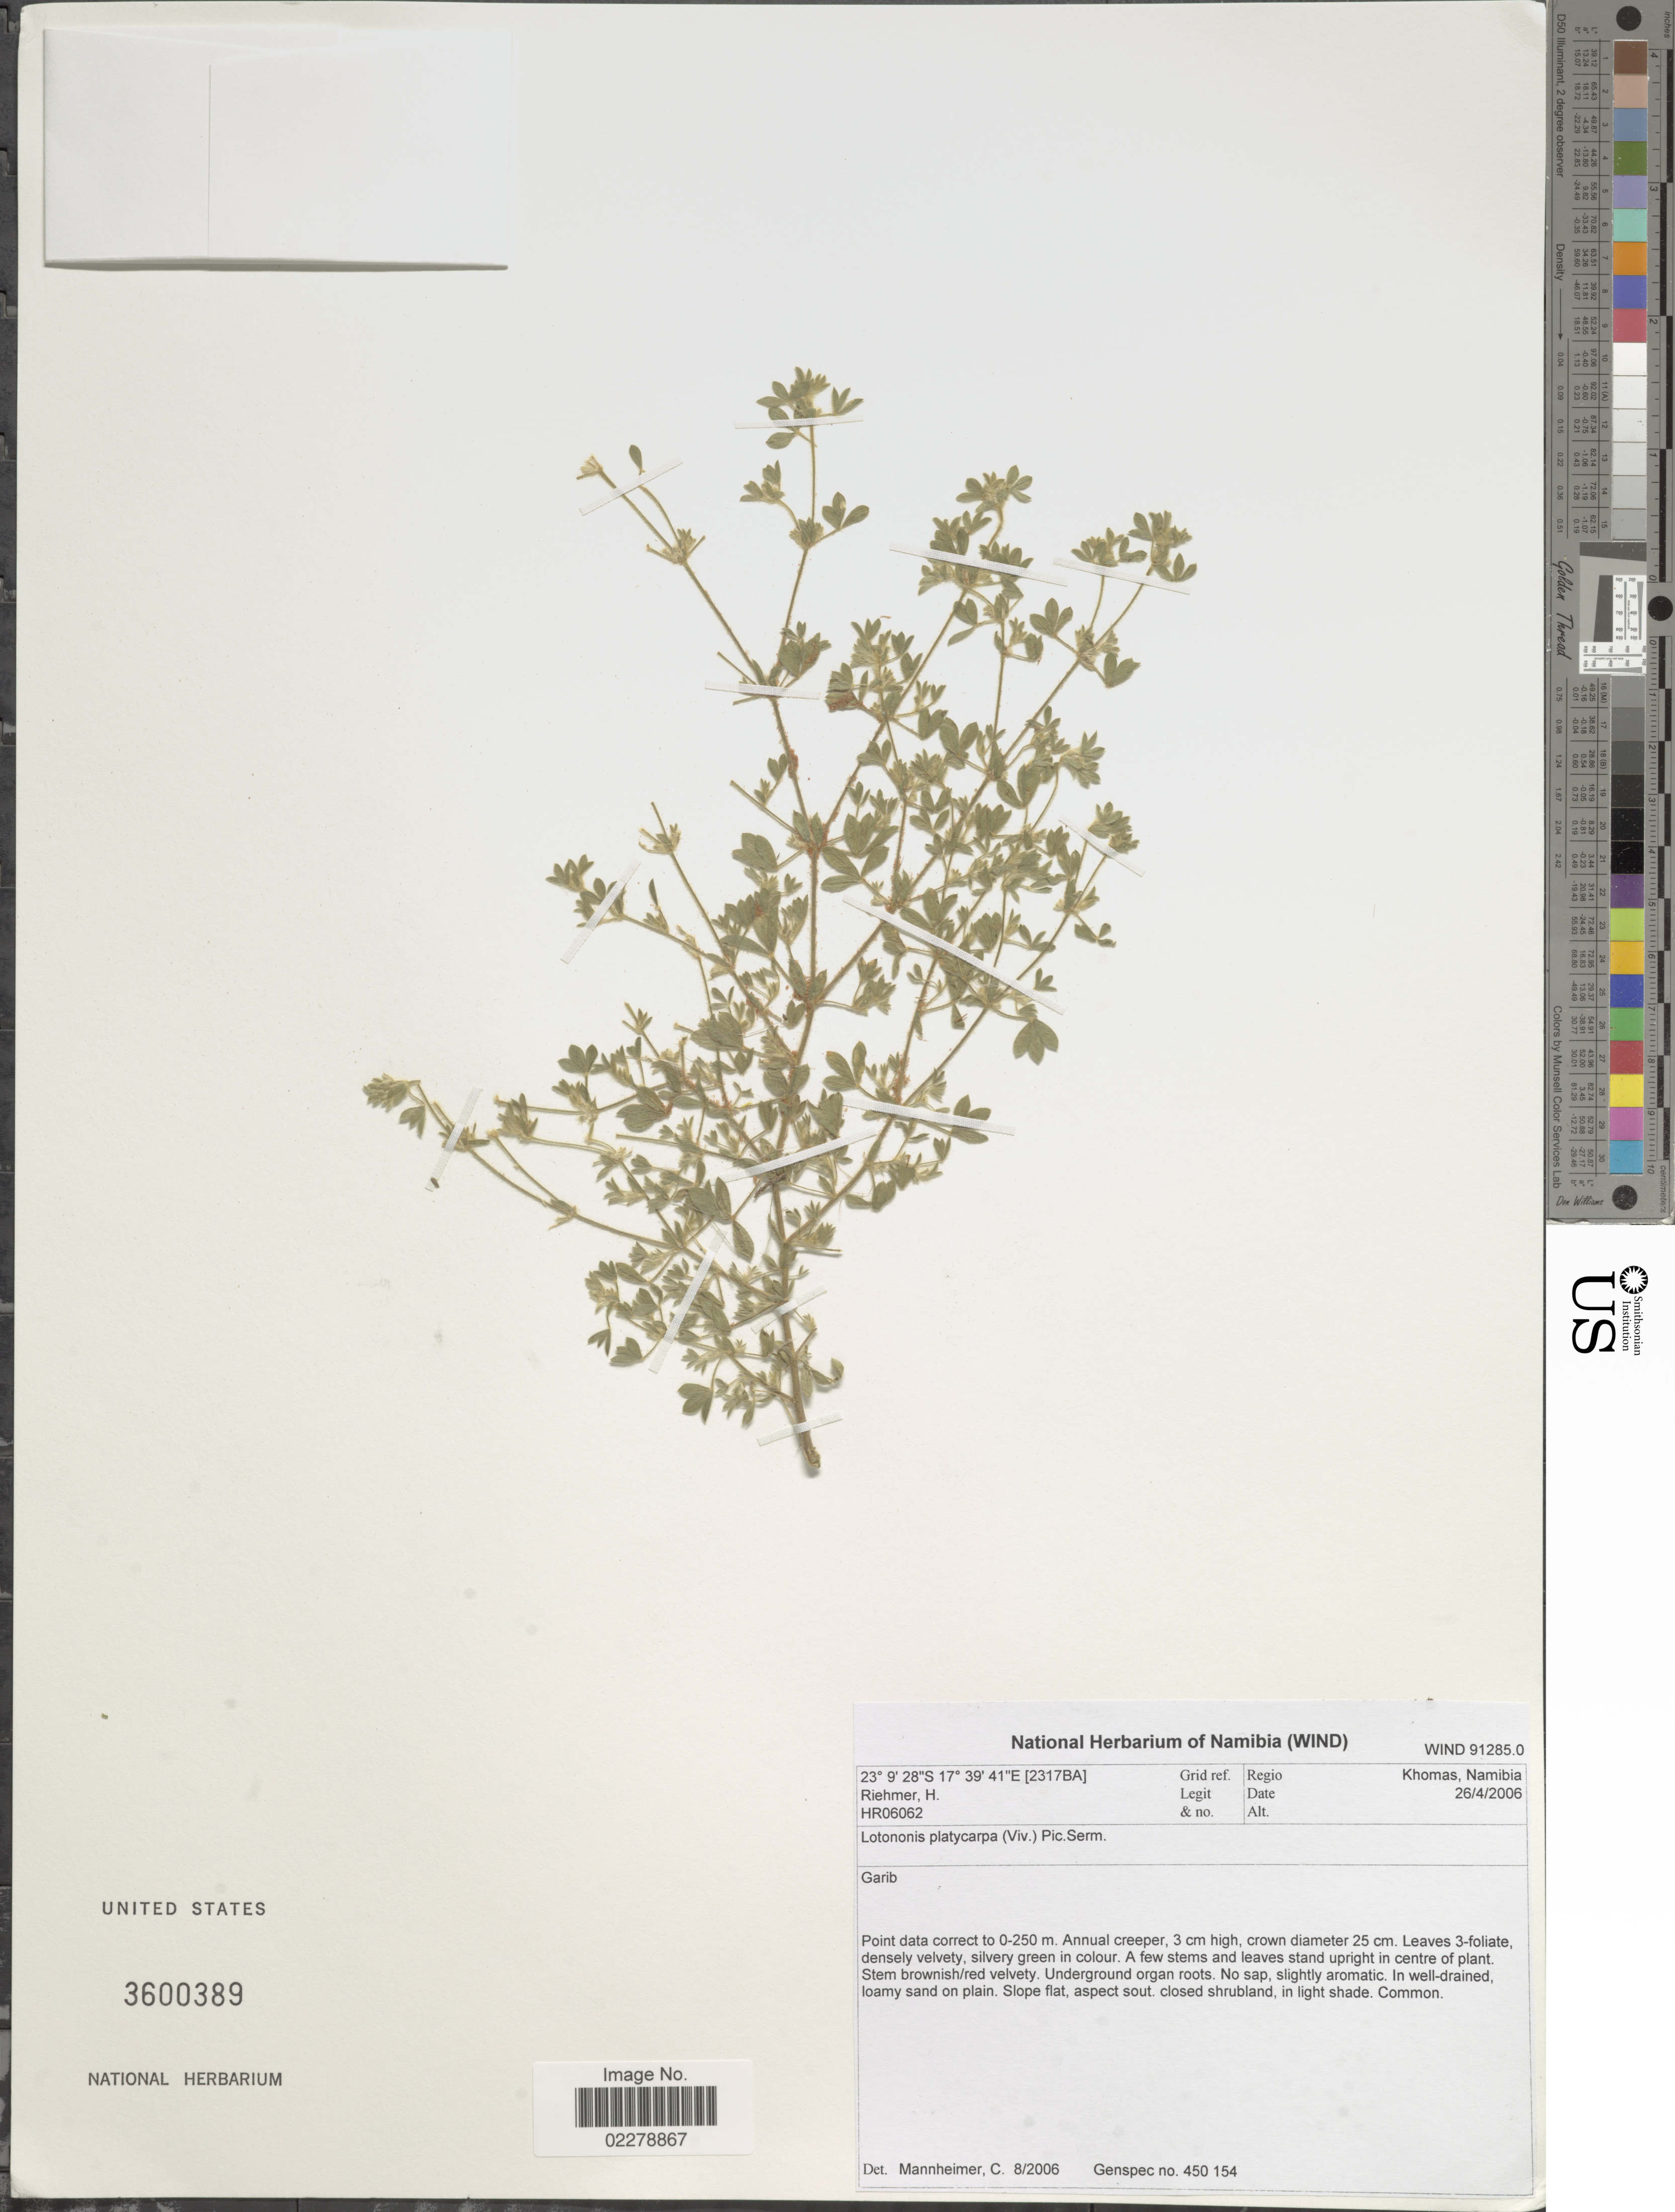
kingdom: Plantae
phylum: Tracheophyta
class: Magnoliopsida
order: Fabales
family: Fabaceae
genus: Lotononis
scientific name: Lotononis platycarpa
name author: (Viv.) Pic. Serm.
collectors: H. Riehmer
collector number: HR06062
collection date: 2006-04-26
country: Namibia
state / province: Khomas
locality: Garib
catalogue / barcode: US 3600389